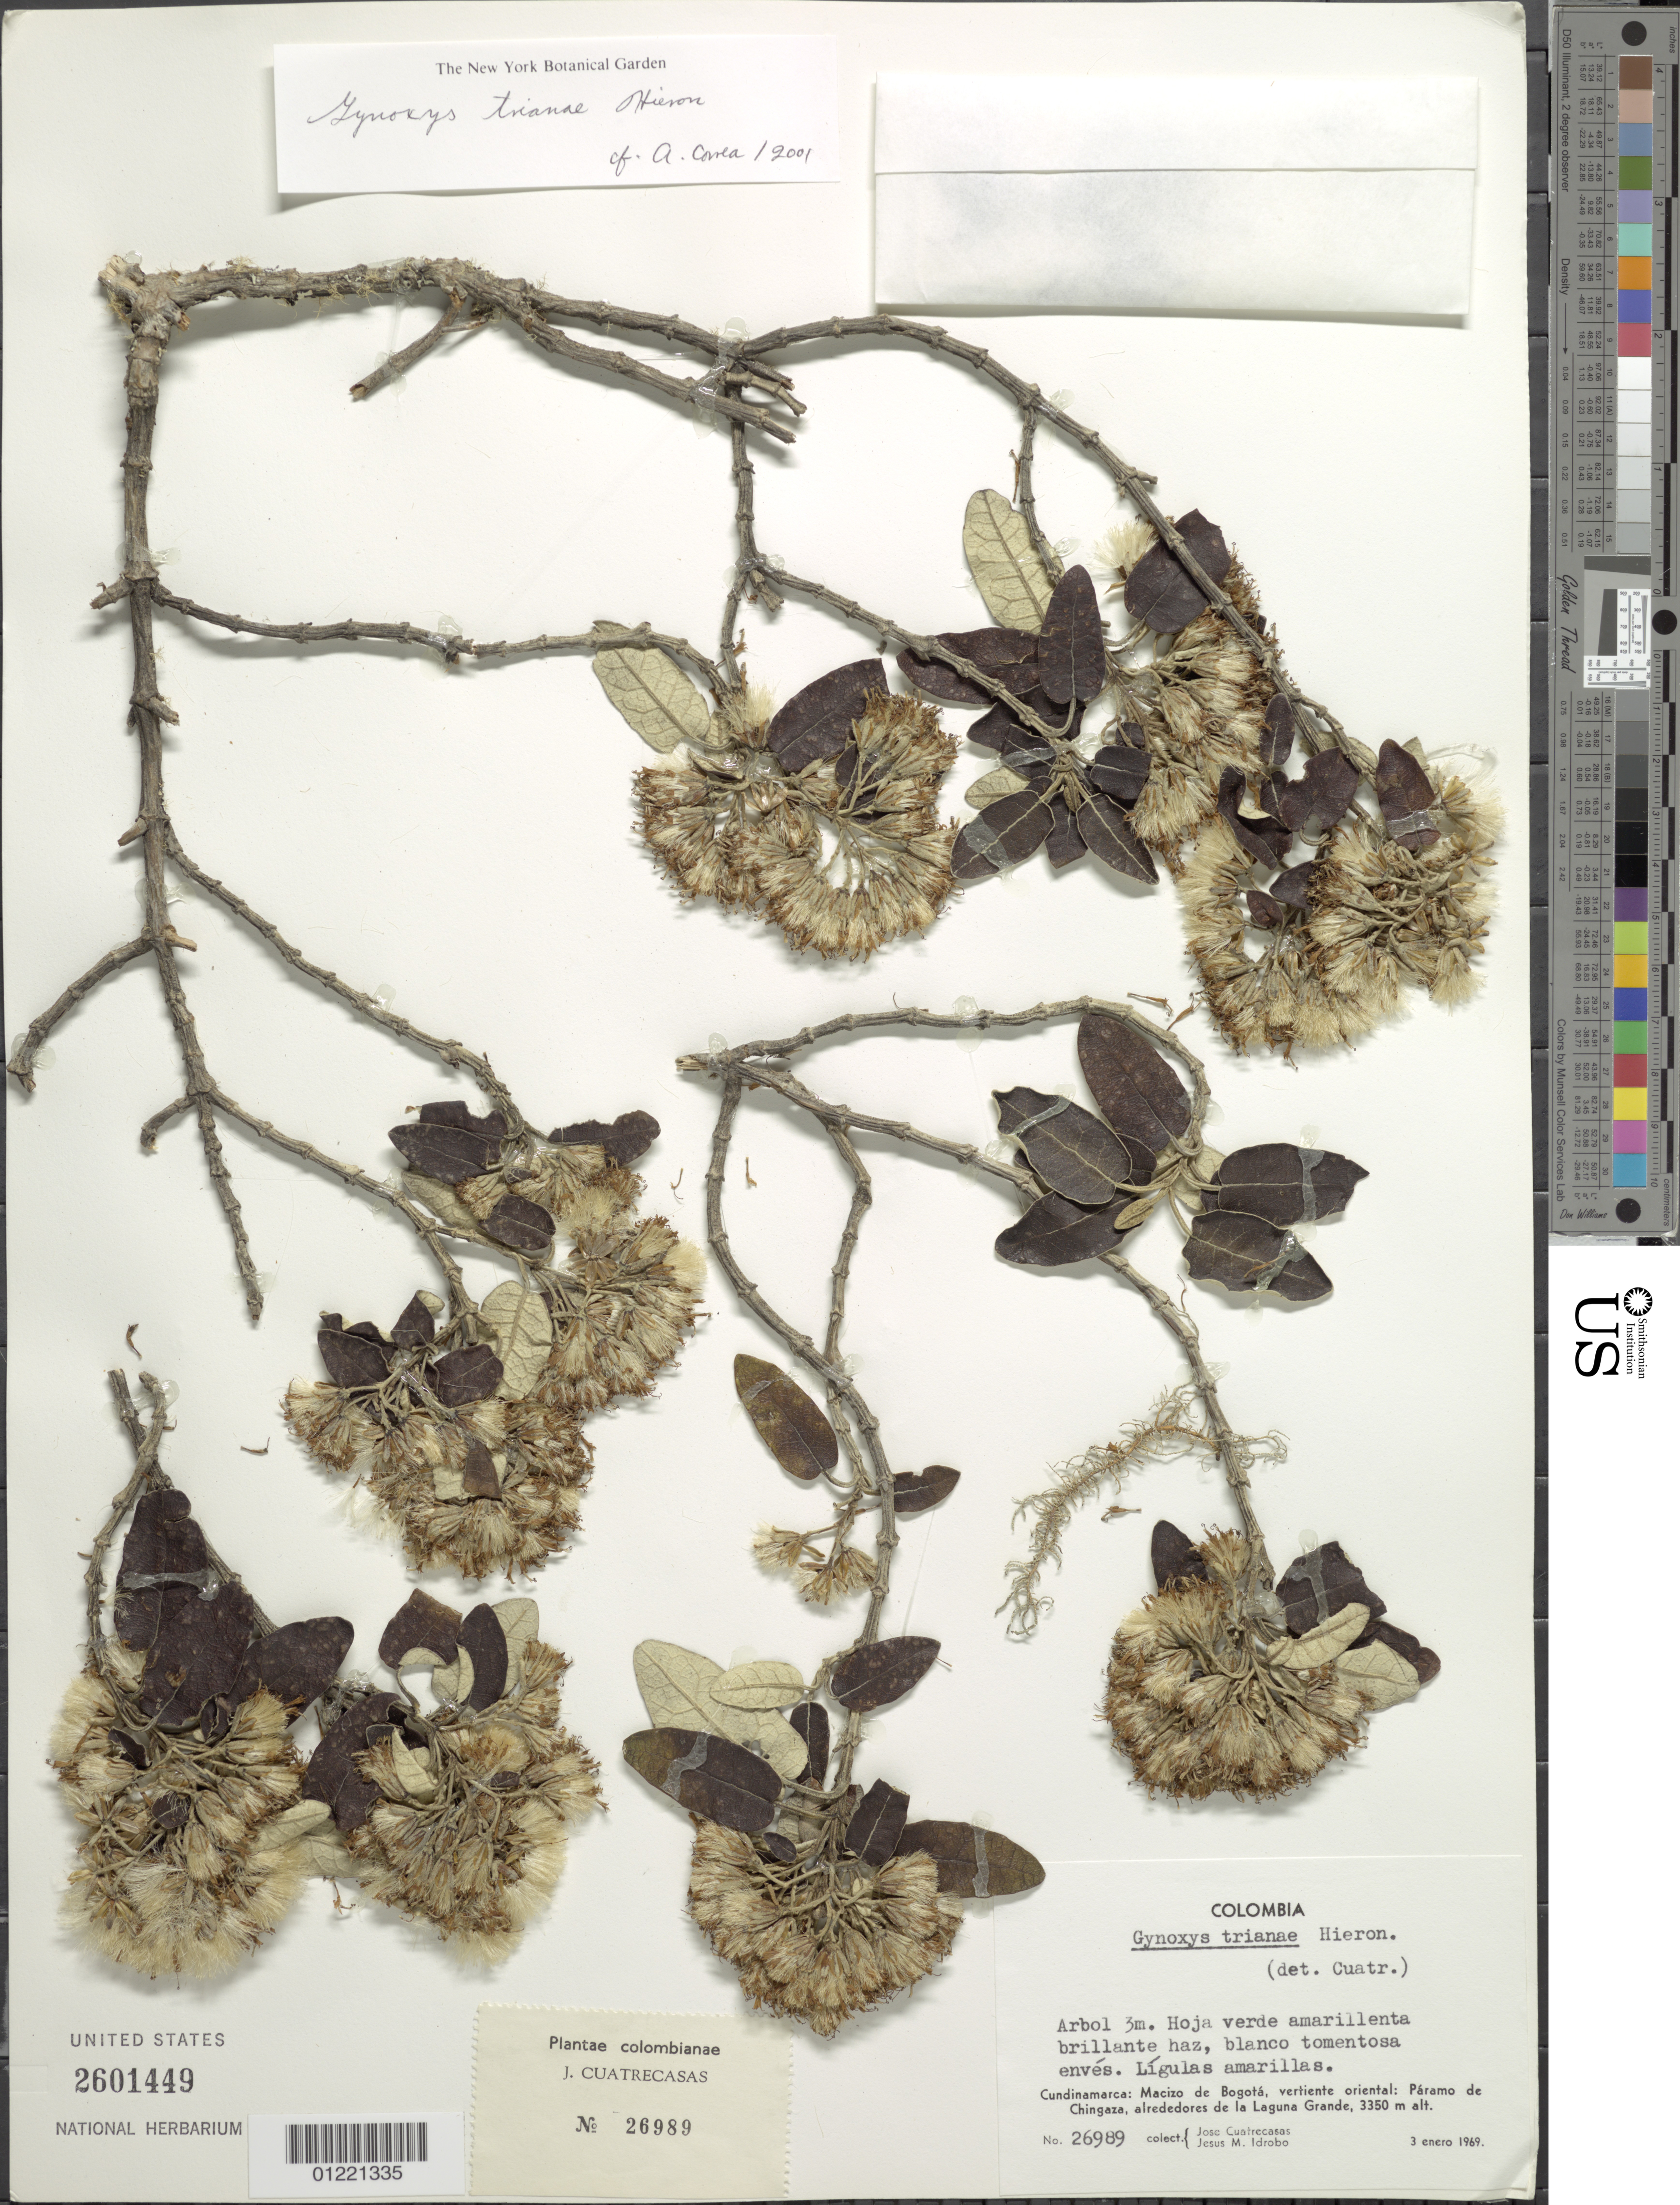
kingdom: Plantae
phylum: Tracheophyta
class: Magnoliopsida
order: Asterales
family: Asteraceae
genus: Gynoxys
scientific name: Gynoxys trianae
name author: Hieron.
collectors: J. Cuatrecasas & J. M. Idrobo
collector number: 26989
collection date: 1969-01-03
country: Colombia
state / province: Cundinamarca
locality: Macizo de Bogotá, vertiente oriental: Páramo de Chingaza, alrededores de la Laguna Grande.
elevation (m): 3350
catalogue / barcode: US 2601449